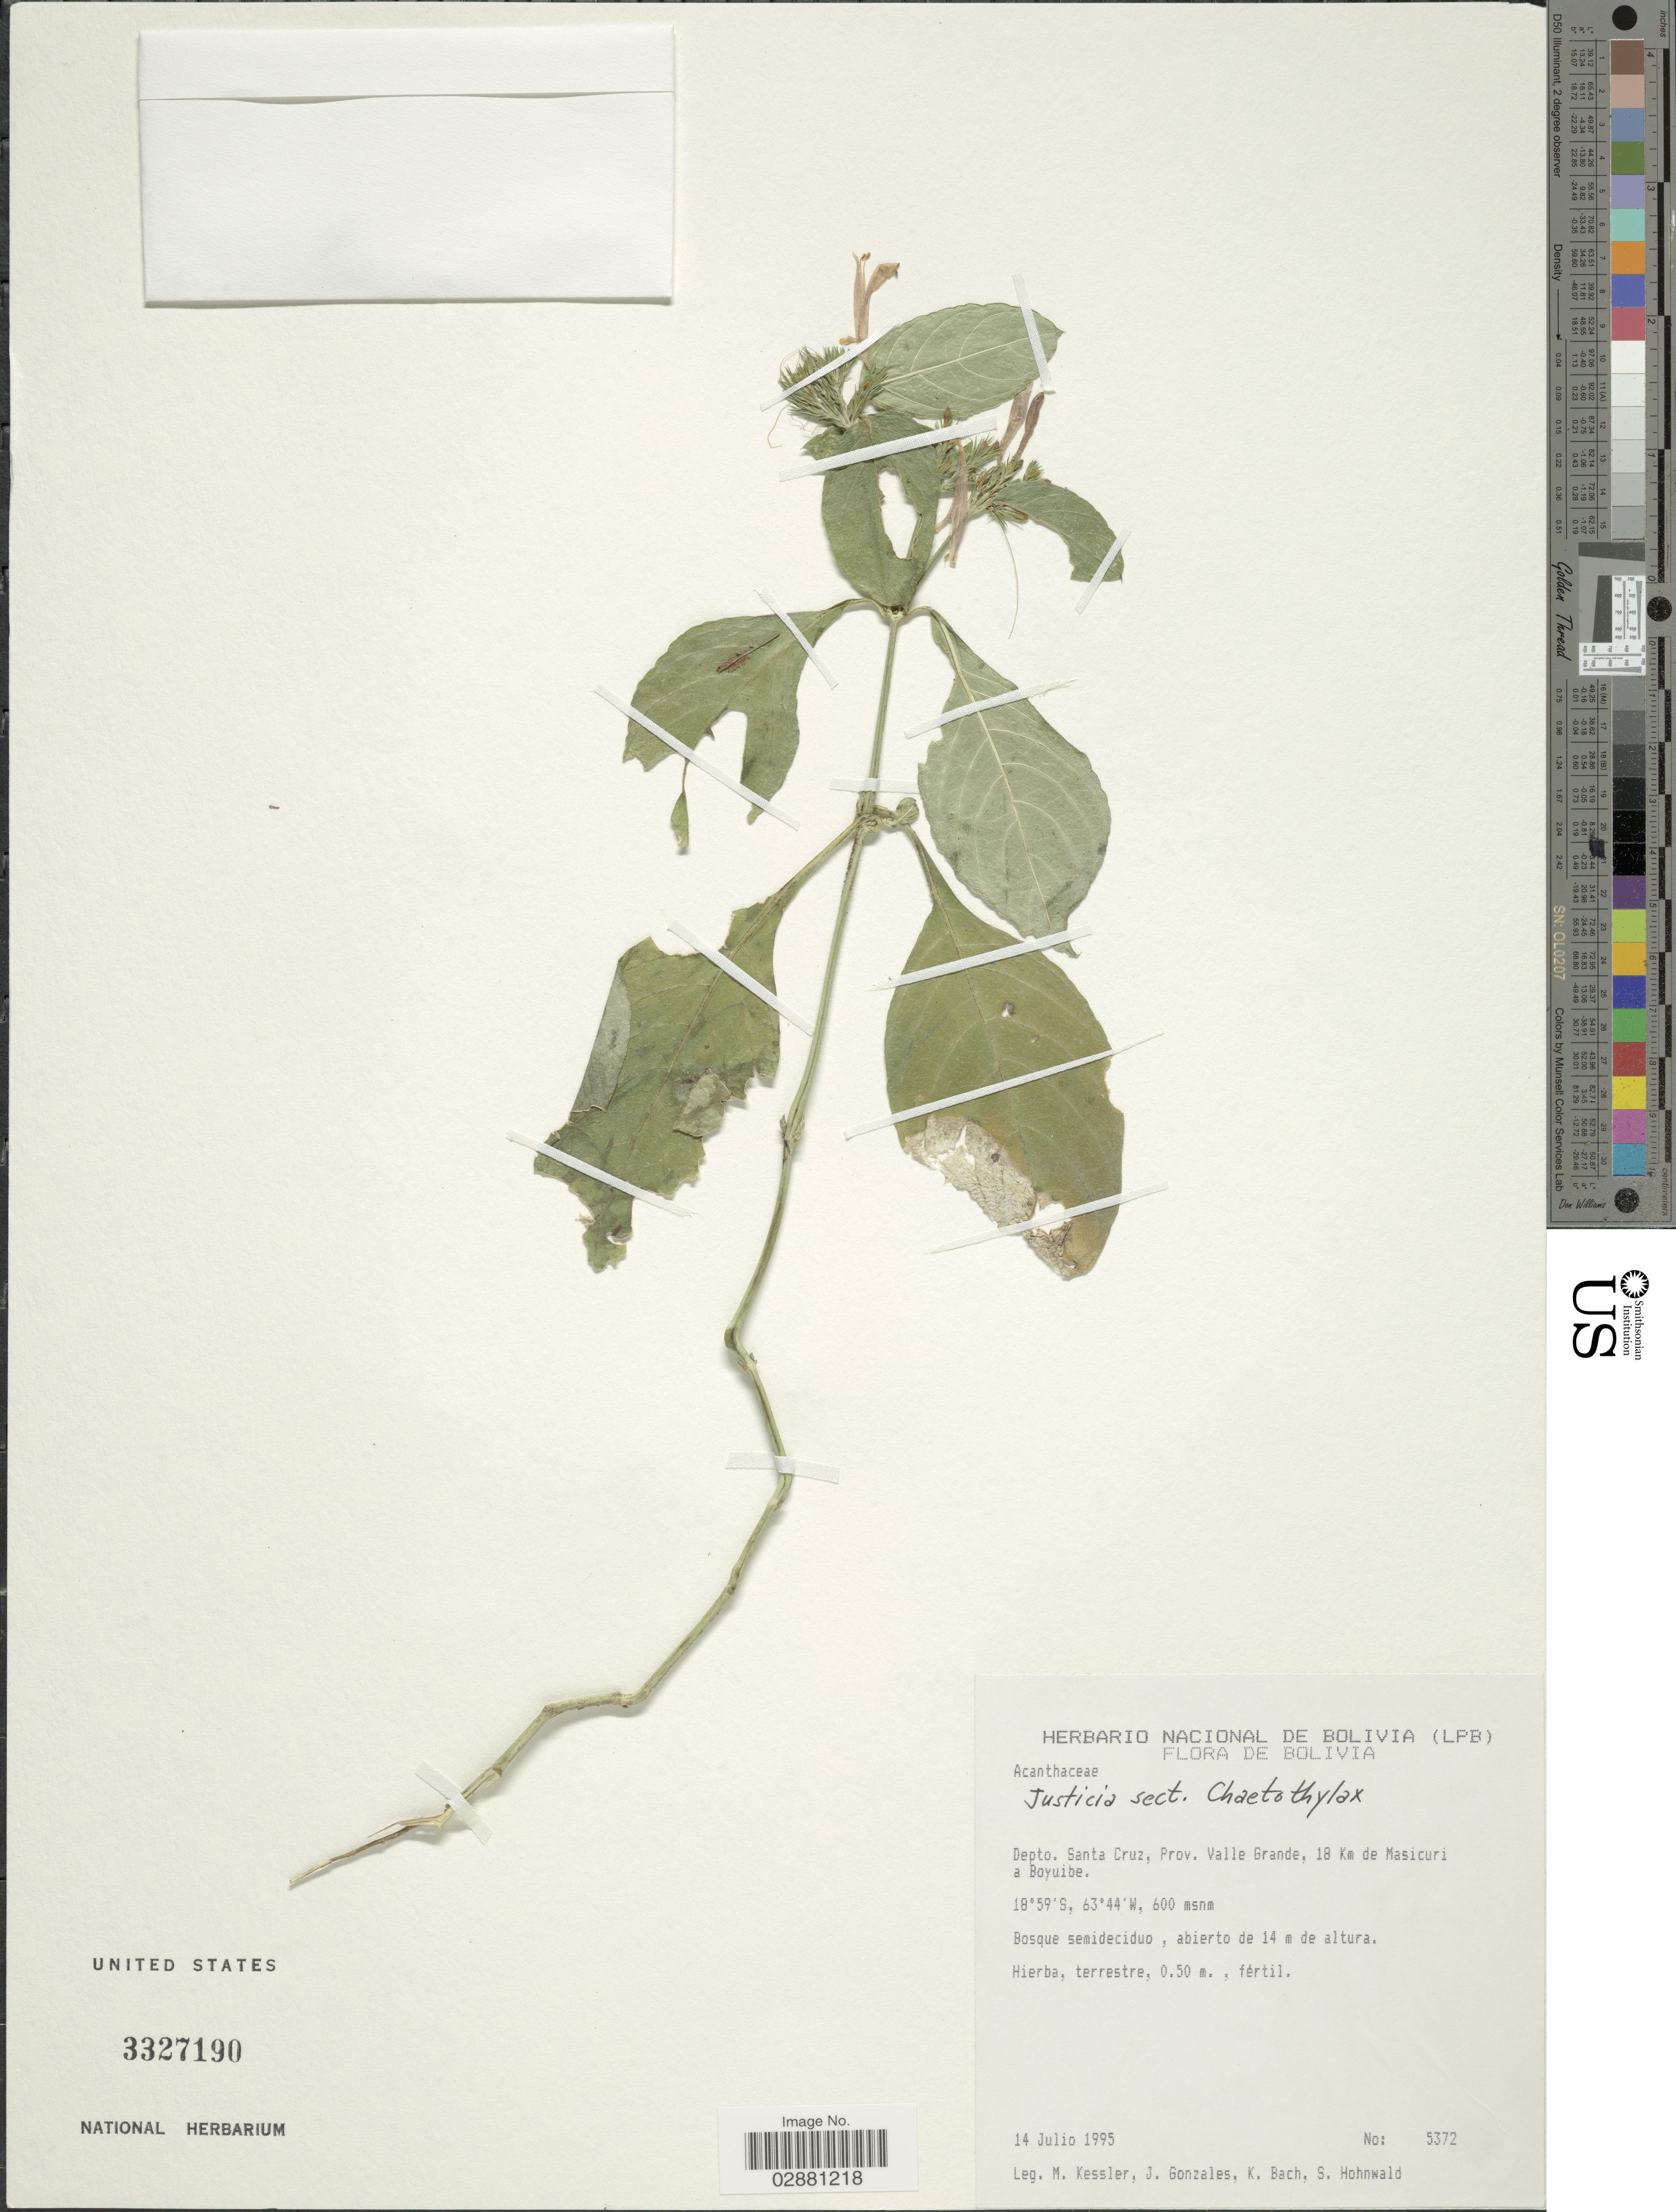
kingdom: Plantae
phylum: Tracheophyta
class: Magnoliopsida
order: Lamiales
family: Acanthaceae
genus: Justicia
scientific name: Justicia tocantina subsp. andina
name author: Wassh. & J.R.I. Wood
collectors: M. Kessler, J. Gonzales, K. Bach & S. Hohnwald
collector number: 5372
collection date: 1995-07-14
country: Bolivia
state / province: Santa Cruz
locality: Depto. Santa Cruz, Prov. Valle Grande, 18 Km de Masicuri a Boyuibe.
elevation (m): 600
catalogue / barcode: US 3327190